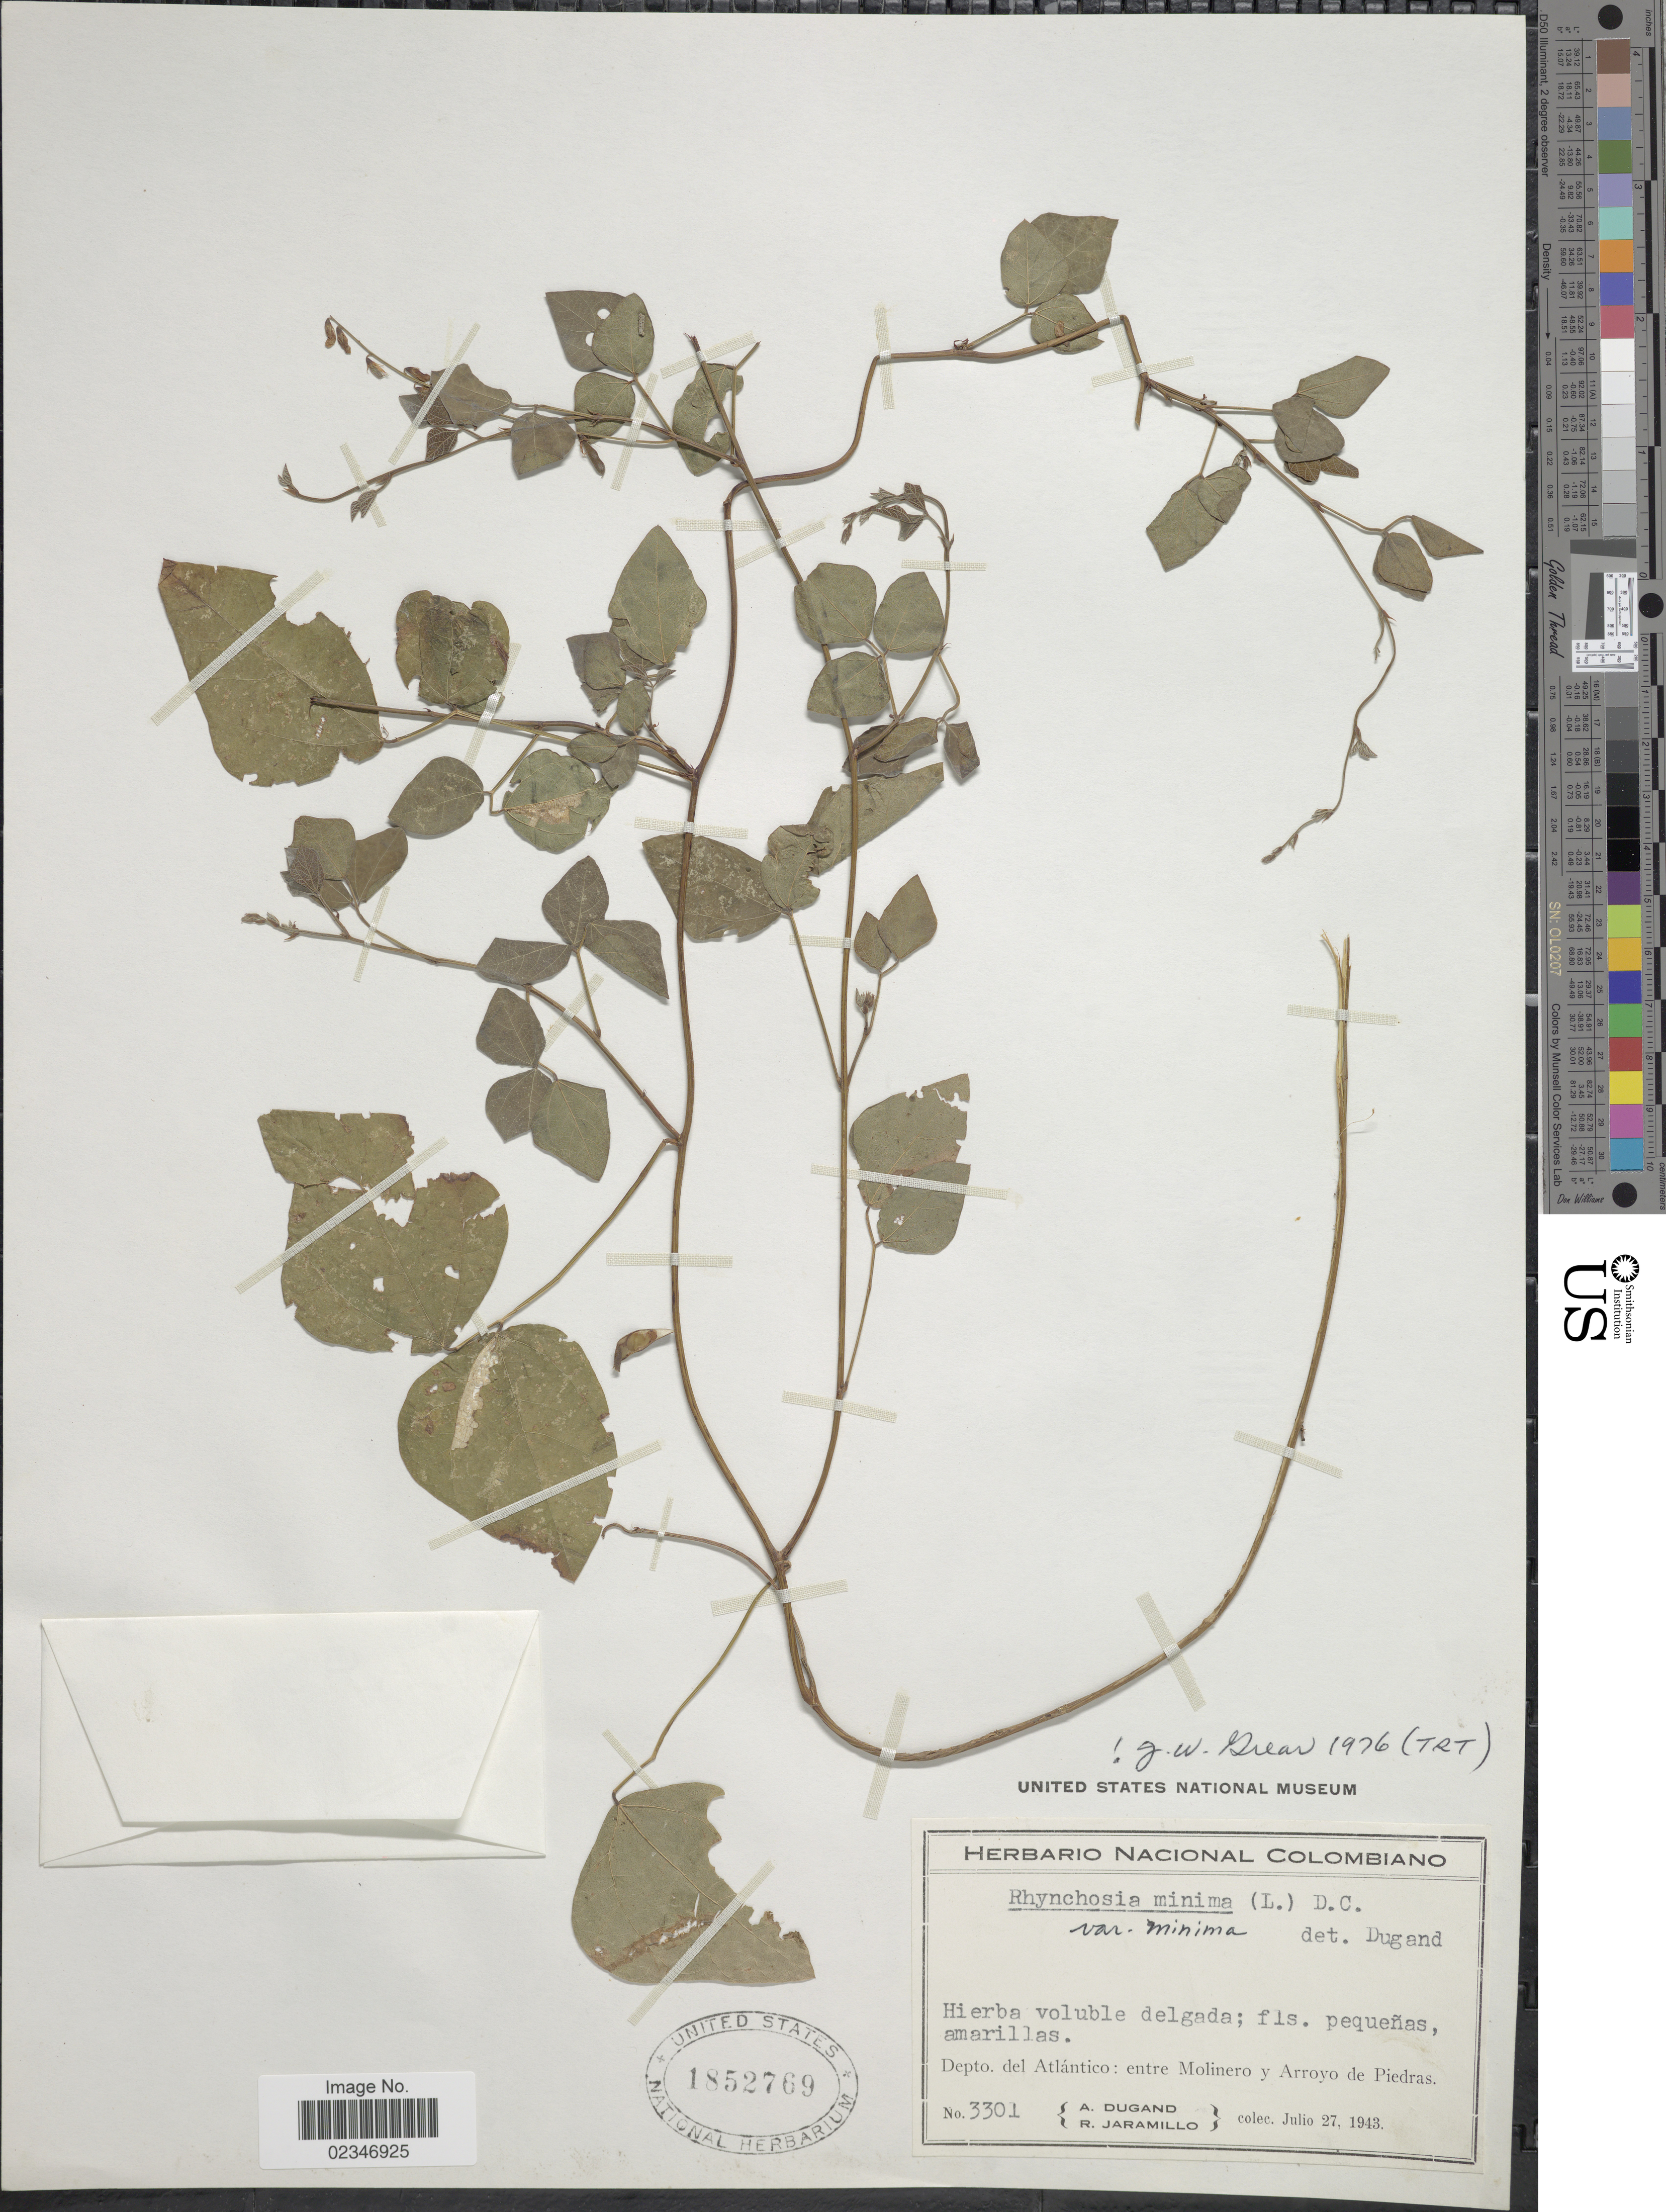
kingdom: Plantae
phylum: Tracheophyta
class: Magnoliopsida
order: Fabales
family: Fabaceae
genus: Rhynchosia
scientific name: Rhynchosia minima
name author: (L.) DC.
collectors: A. Dugand & R. Jaramillo M.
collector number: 3301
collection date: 1943-07-27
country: Colombia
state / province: Atlántico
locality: Entre Molinero y Arroyo de Piedras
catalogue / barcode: US 1852769